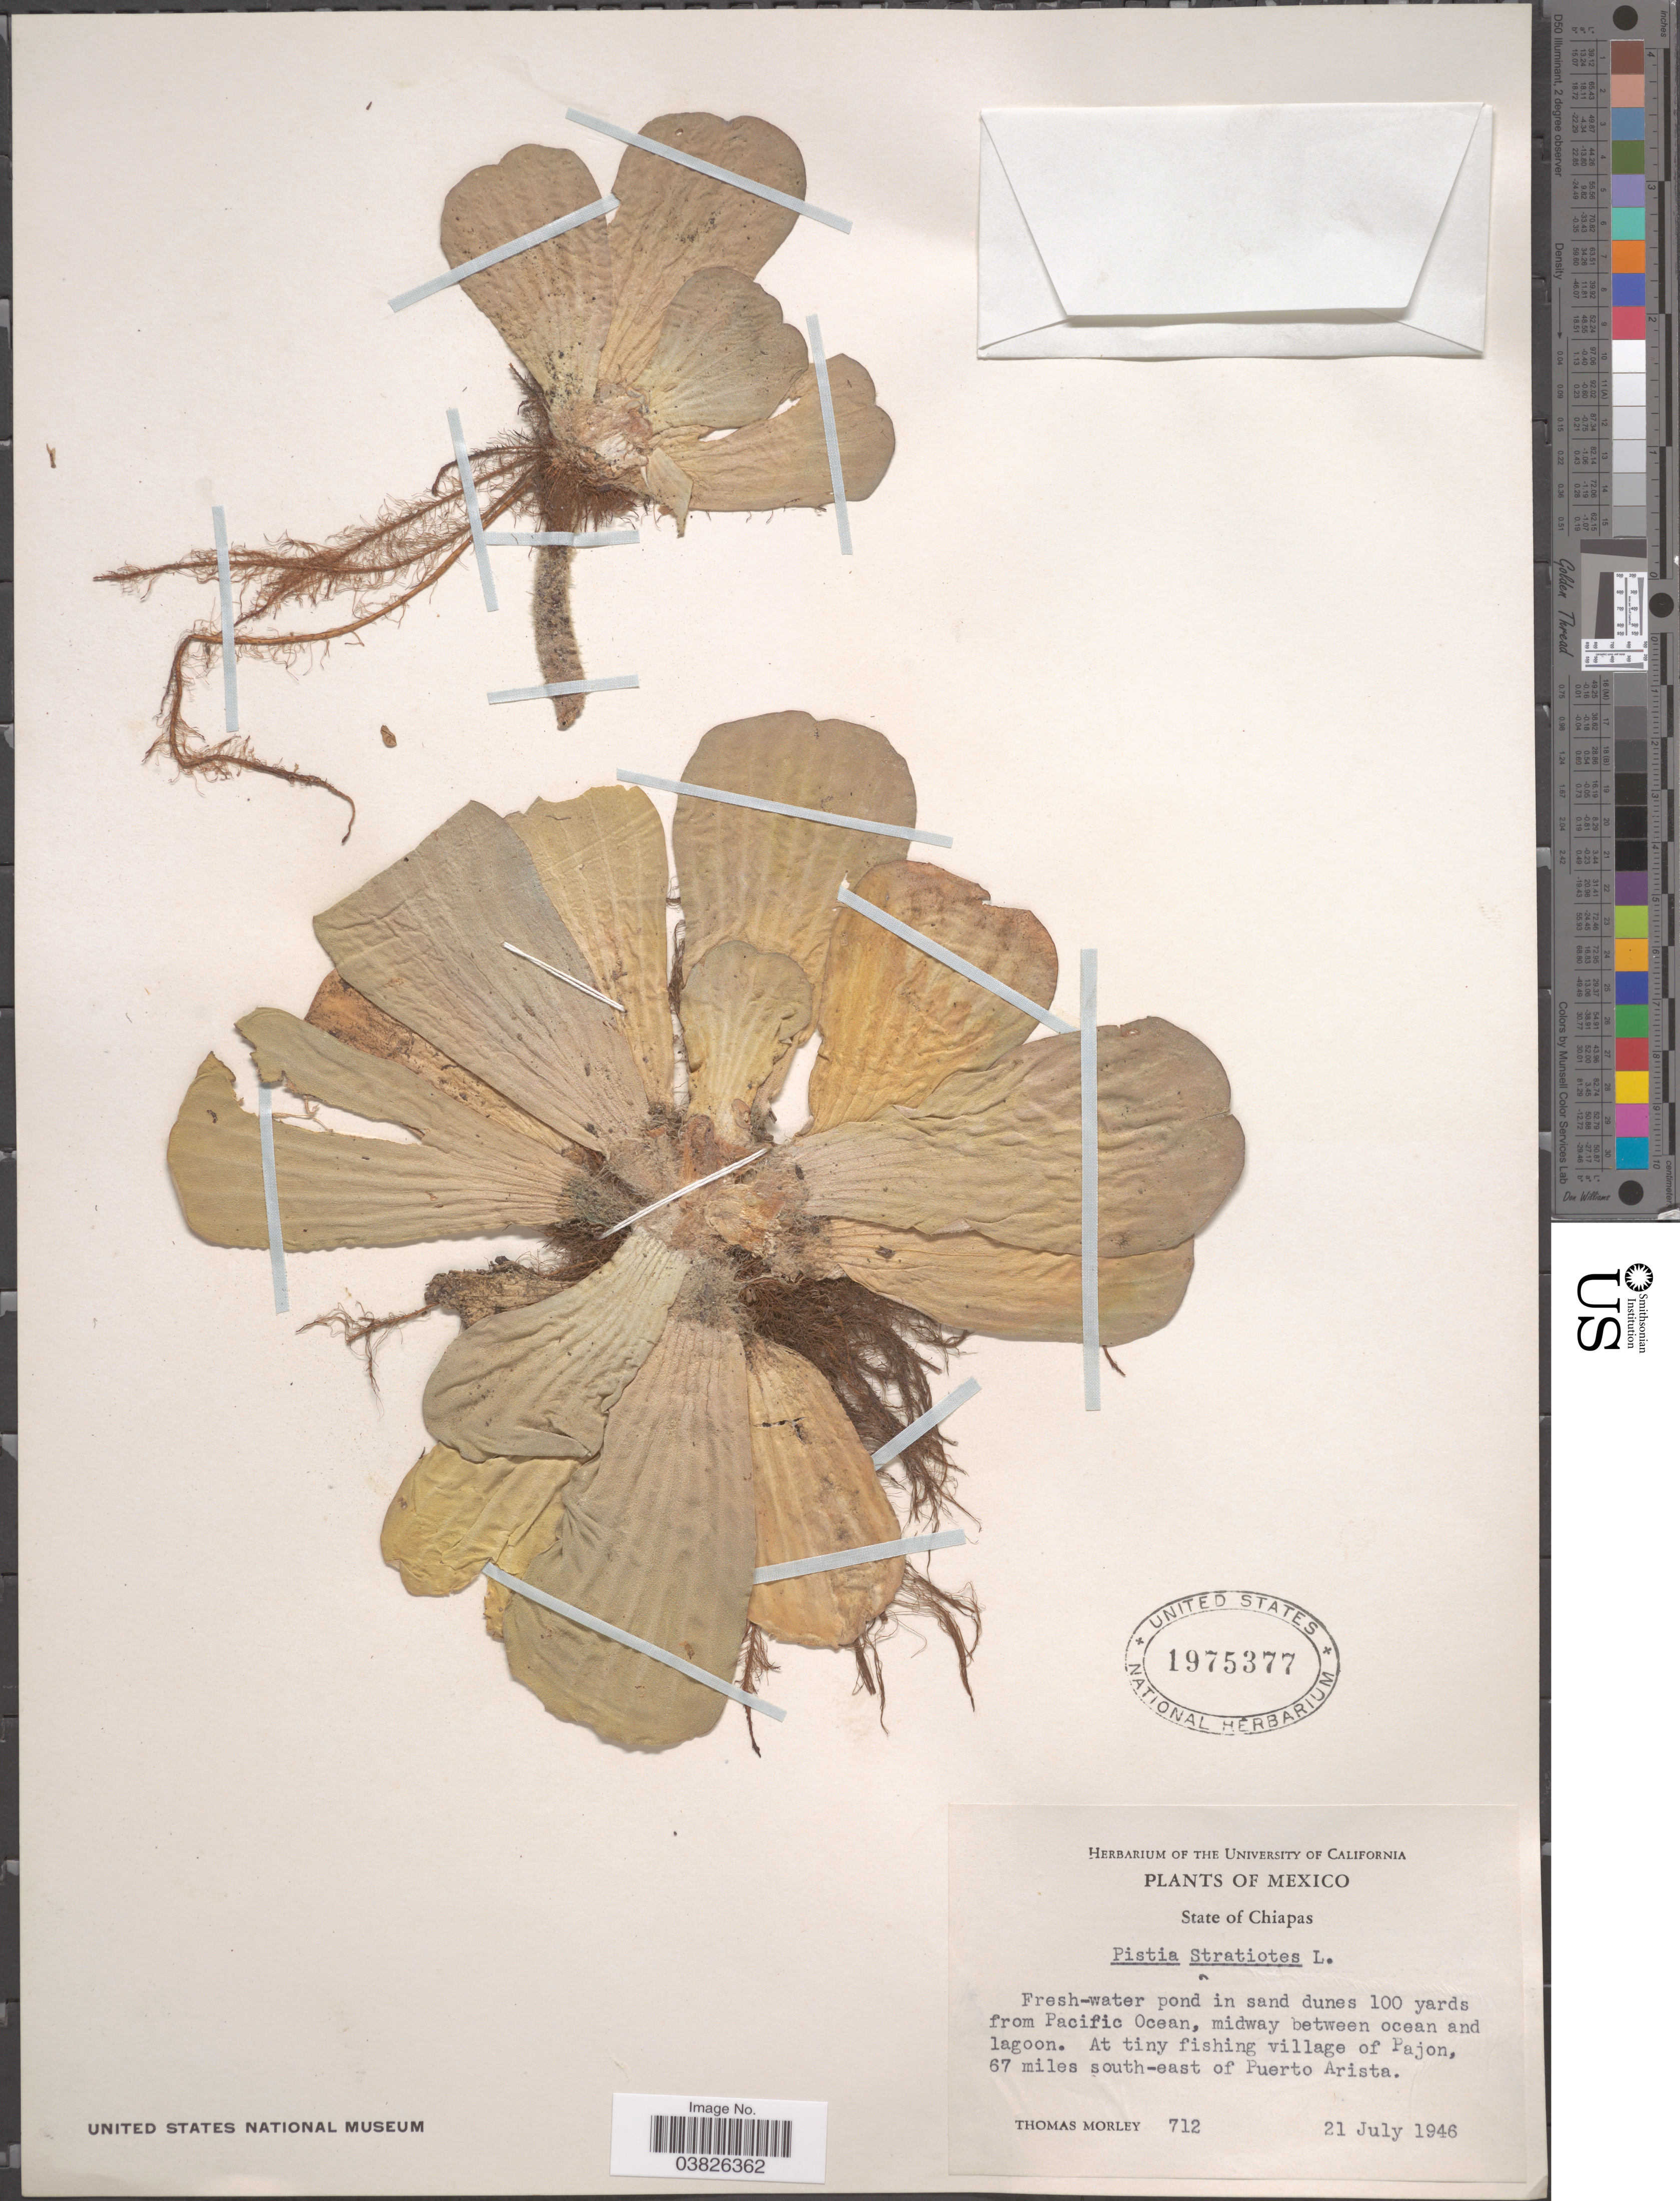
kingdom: Plantae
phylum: Tracheophyta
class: Liliopsida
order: Alismatales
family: Araceae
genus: Pistia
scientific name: Pistia stratiotes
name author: L.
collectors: T. Morley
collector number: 712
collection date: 1946-07-21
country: Mexico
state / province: Chiapas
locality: Fresh-water pond in sand dunes 100 yards from Pacific Ocean, midway between ocean and lagoon. At tiny fishing village of Pajon, 67 miles south-east of Puerto Arista.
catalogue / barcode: US 1975377